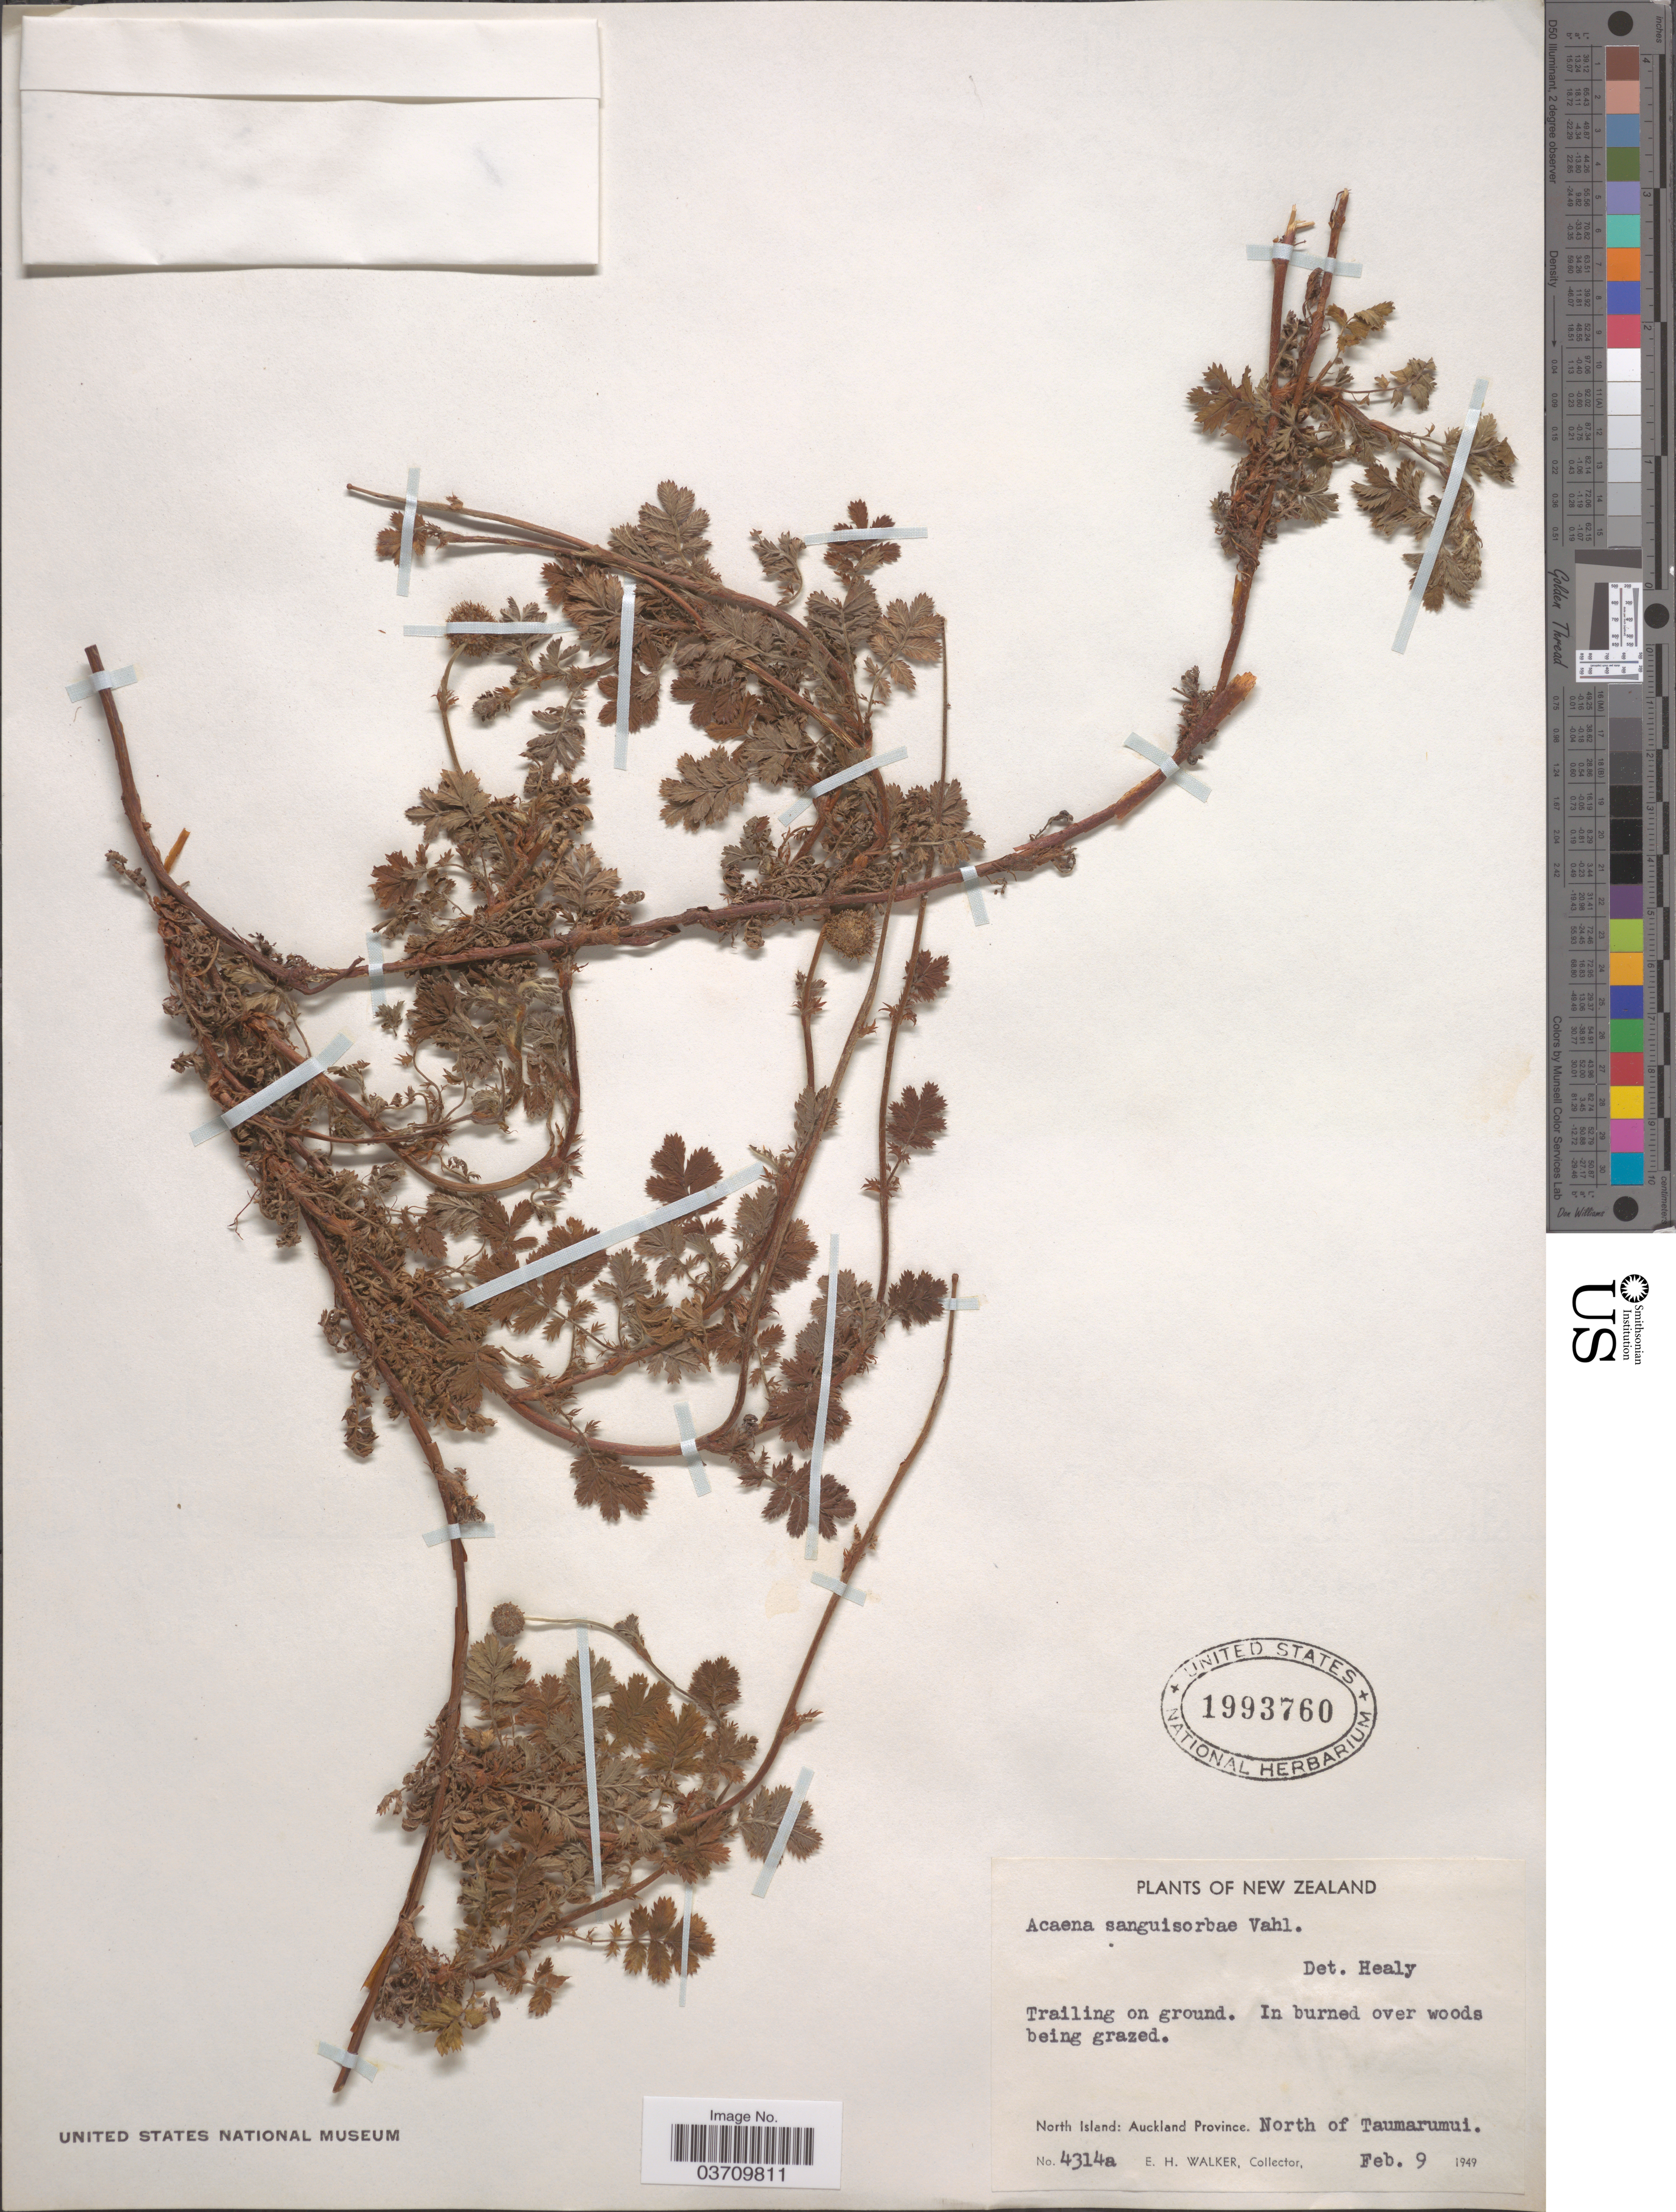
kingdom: Plantae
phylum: Tracheophyta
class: Magnoliopsida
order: Rosales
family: Rosaceae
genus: Acaena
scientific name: Acaena sanguisorbae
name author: Vahl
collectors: E. H. Walker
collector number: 4314a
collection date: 1949-02-09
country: New Zealand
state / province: Auckland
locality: North Island: North of Taumarumui.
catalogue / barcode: US 1993760